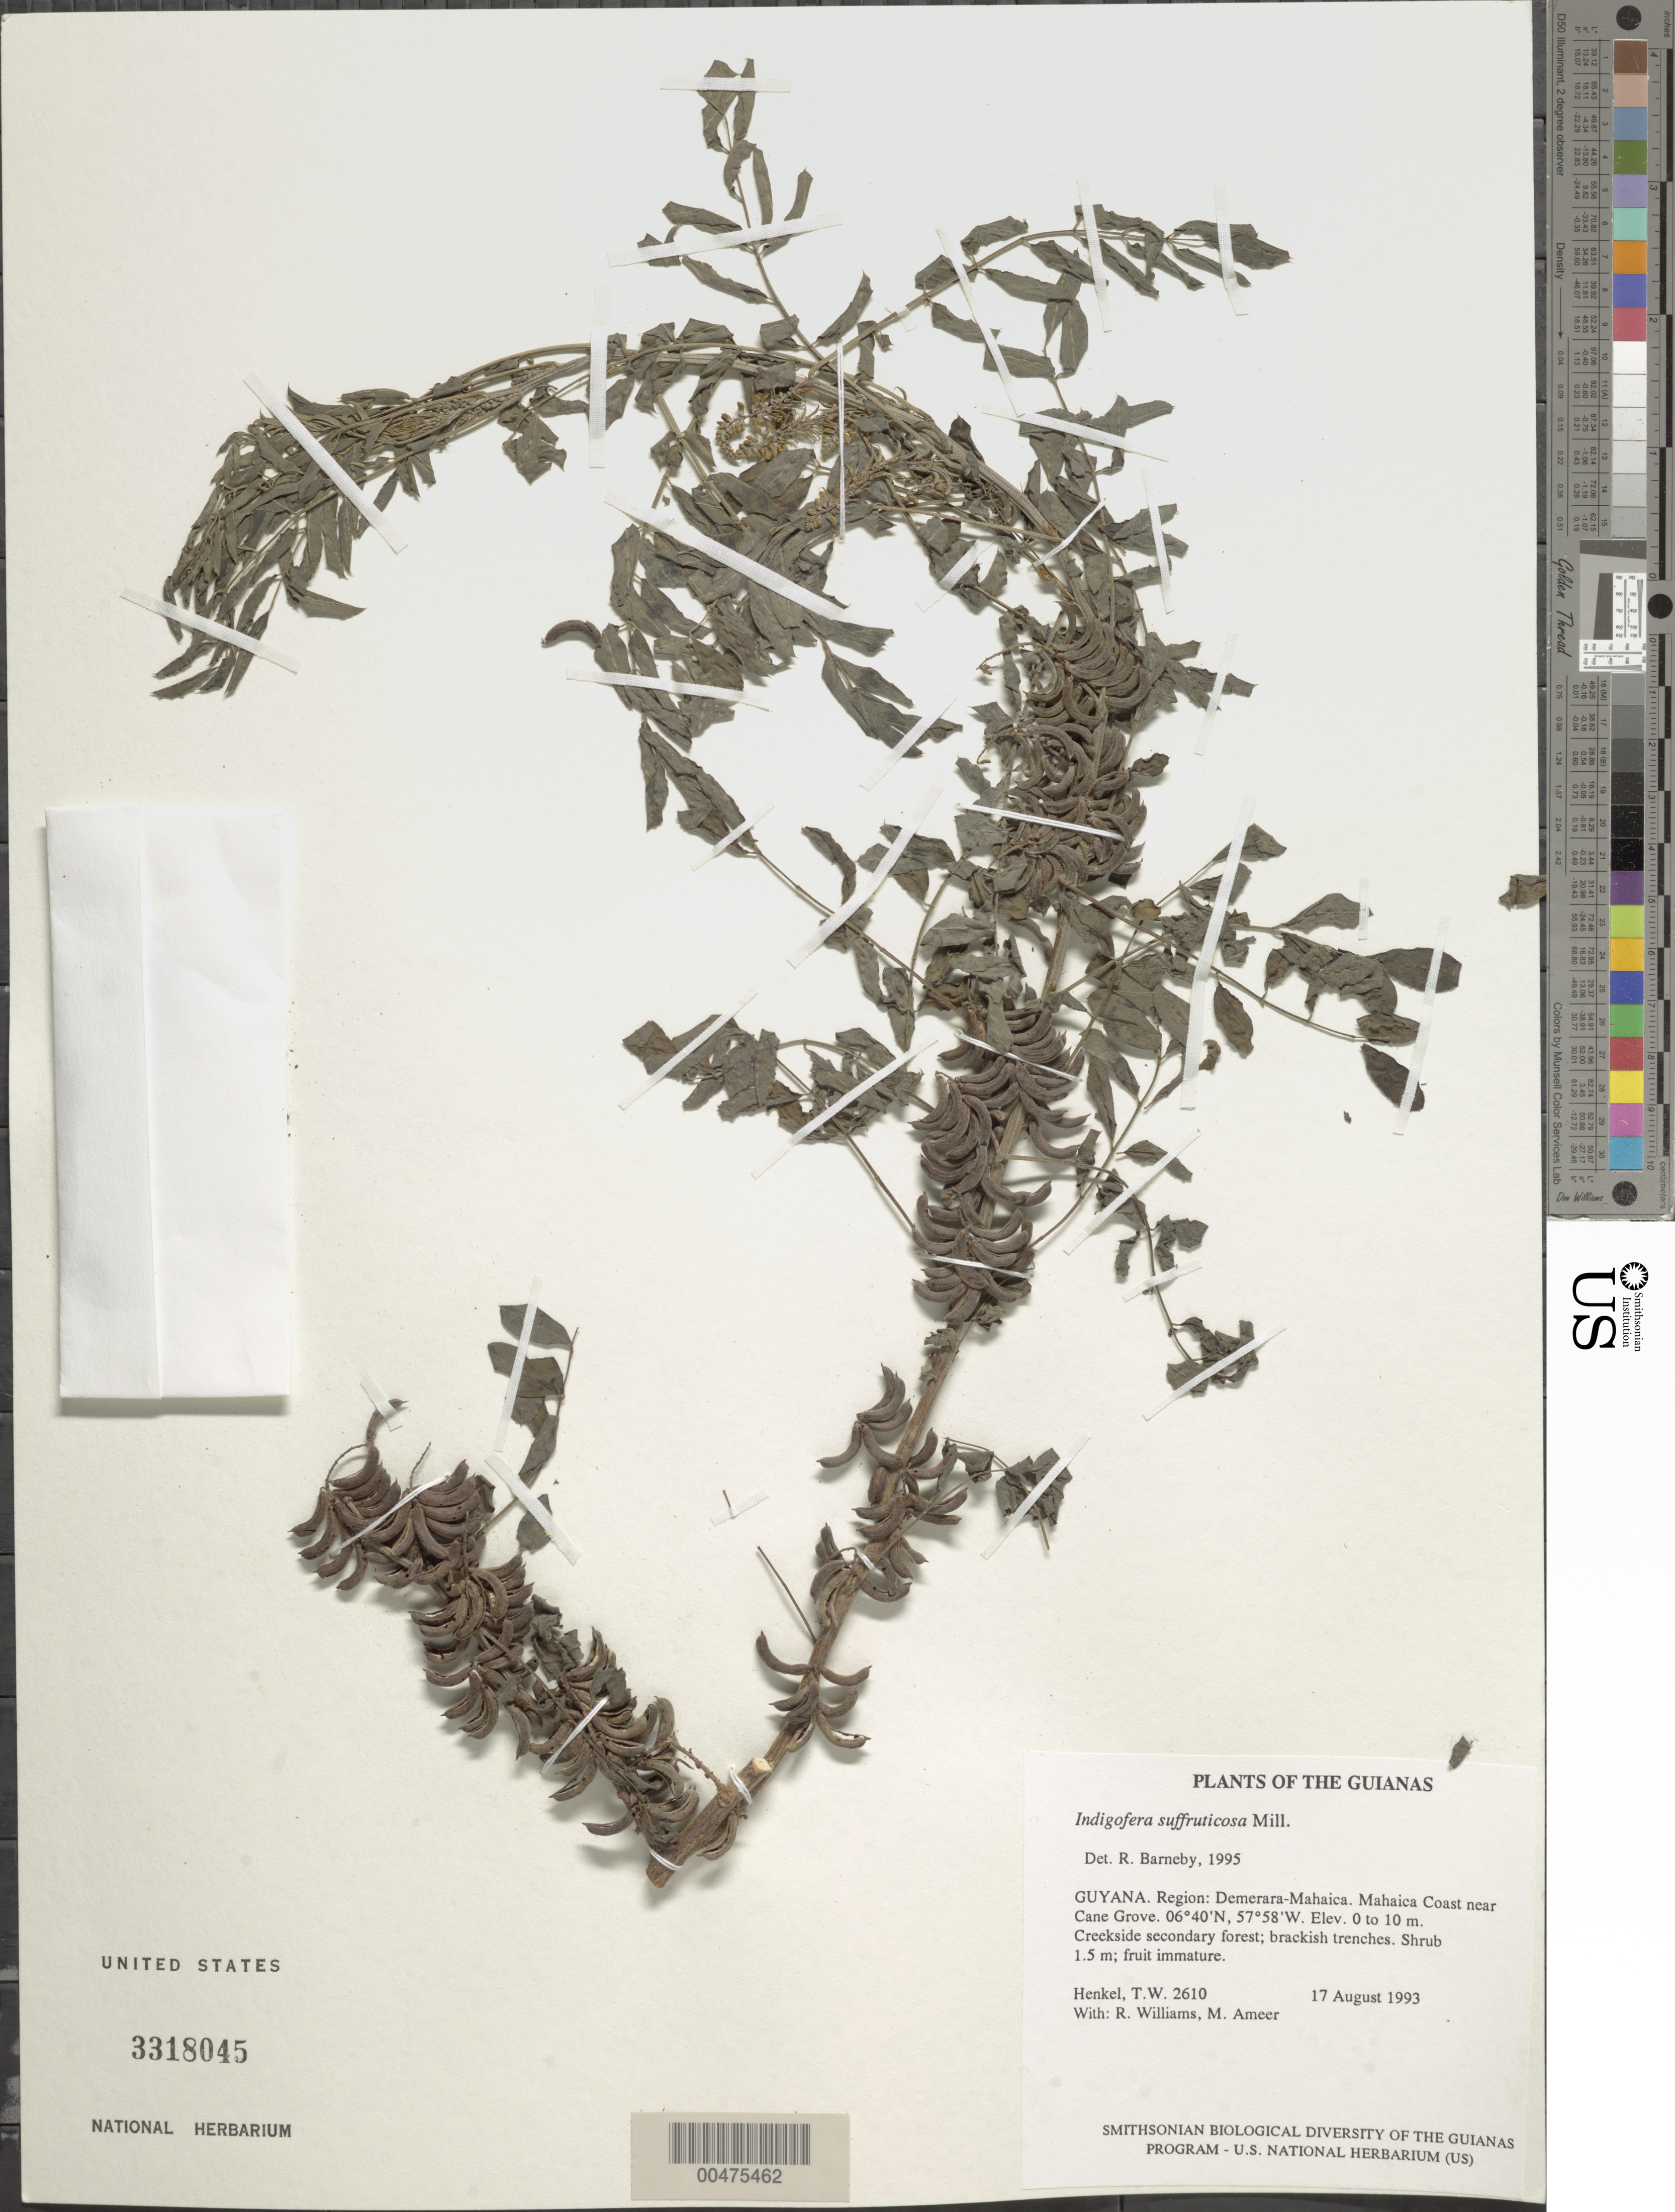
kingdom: Plantae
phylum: Tracheophyta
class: Magnoliopsida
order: Fabales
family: Fabaceae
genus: Indigofera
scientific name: Indigofera suffruticosa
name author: Mill.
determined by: Barneby, Rupert C., (NY)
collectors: T. Henkel, R. Williams & M. Ameer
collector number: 2610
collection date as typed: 17 August 1993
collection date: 1993-08-17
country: Guyana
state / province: Demerara-Mahaica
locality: Mahaica Coast near Cane Grove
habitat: Creekside secondary forest; brackish trenches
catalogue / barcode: US 3318045